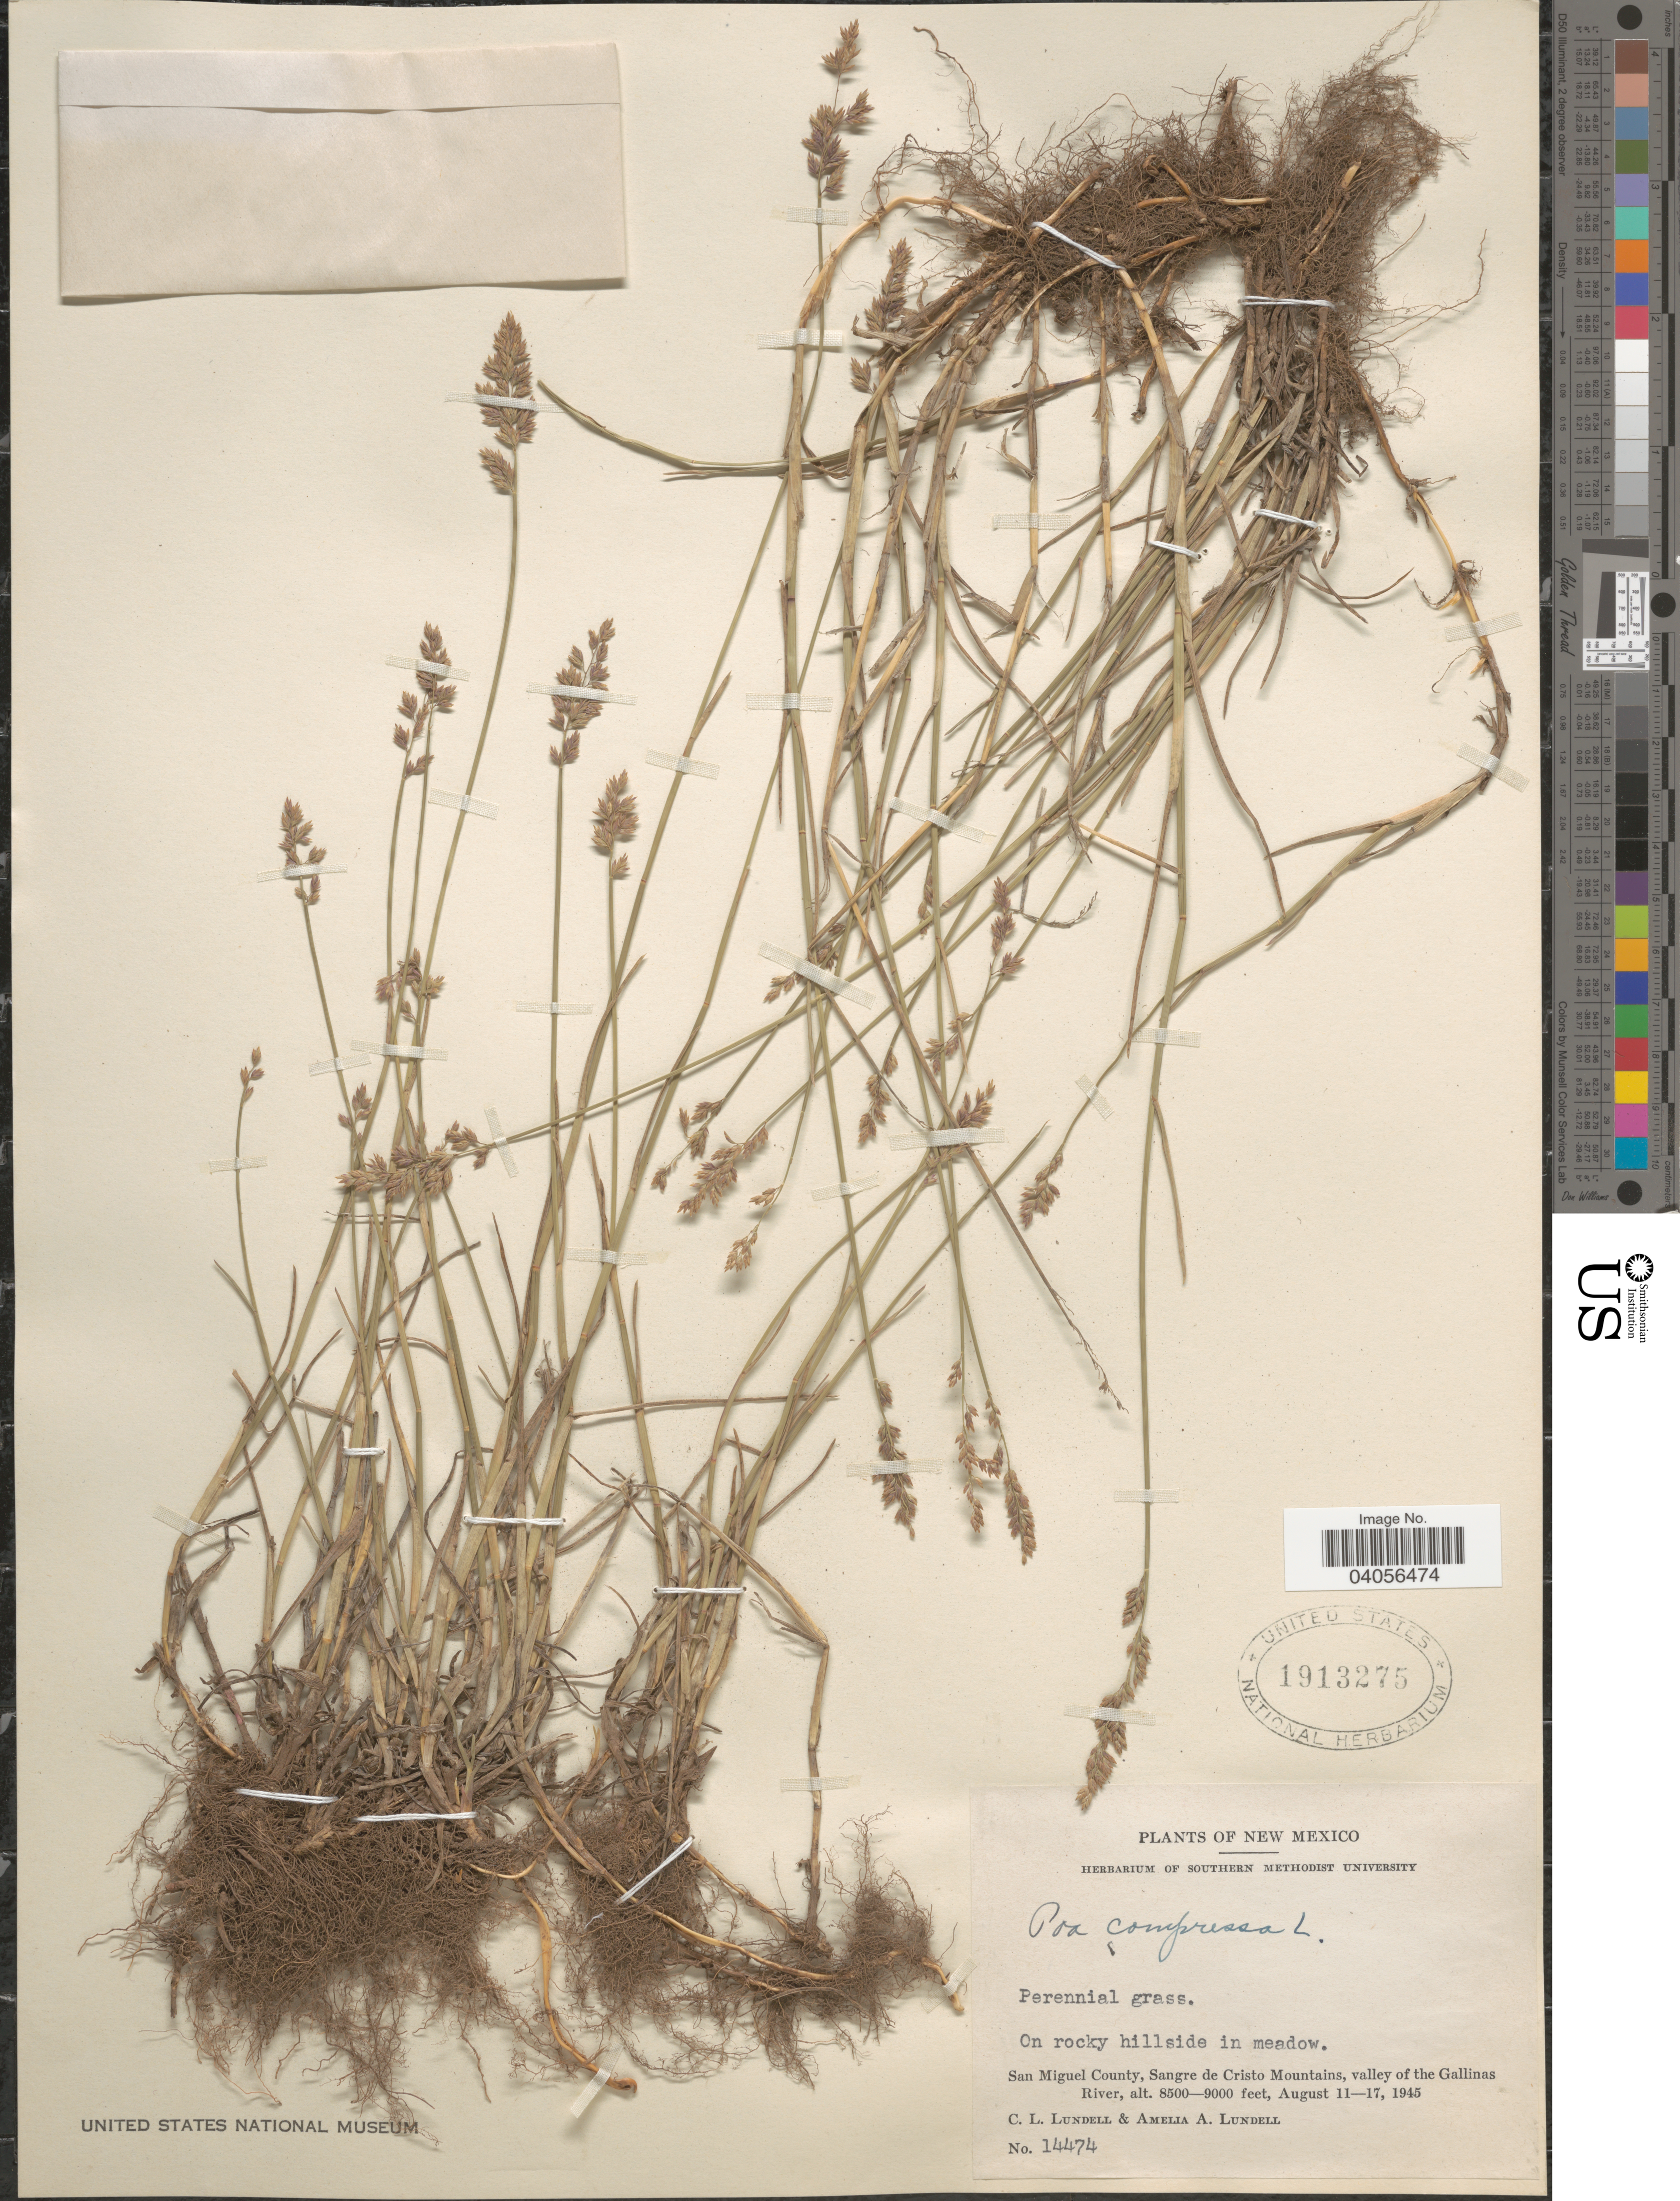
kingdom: Plantae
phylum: Tracheophyta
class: Liliopsida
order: Poales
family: Poaceae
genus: Poa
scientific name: Poa compressa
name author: L.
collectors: C. L. Lundell & A. A. Lundell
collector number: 14474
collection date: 1945-08-11/1945-08-17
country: United States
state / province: New Mexico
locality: San Miguel County, Sangre de Cristo Mountains, valley of the Gallinas River.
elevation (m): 2591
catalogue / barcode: US 1913275